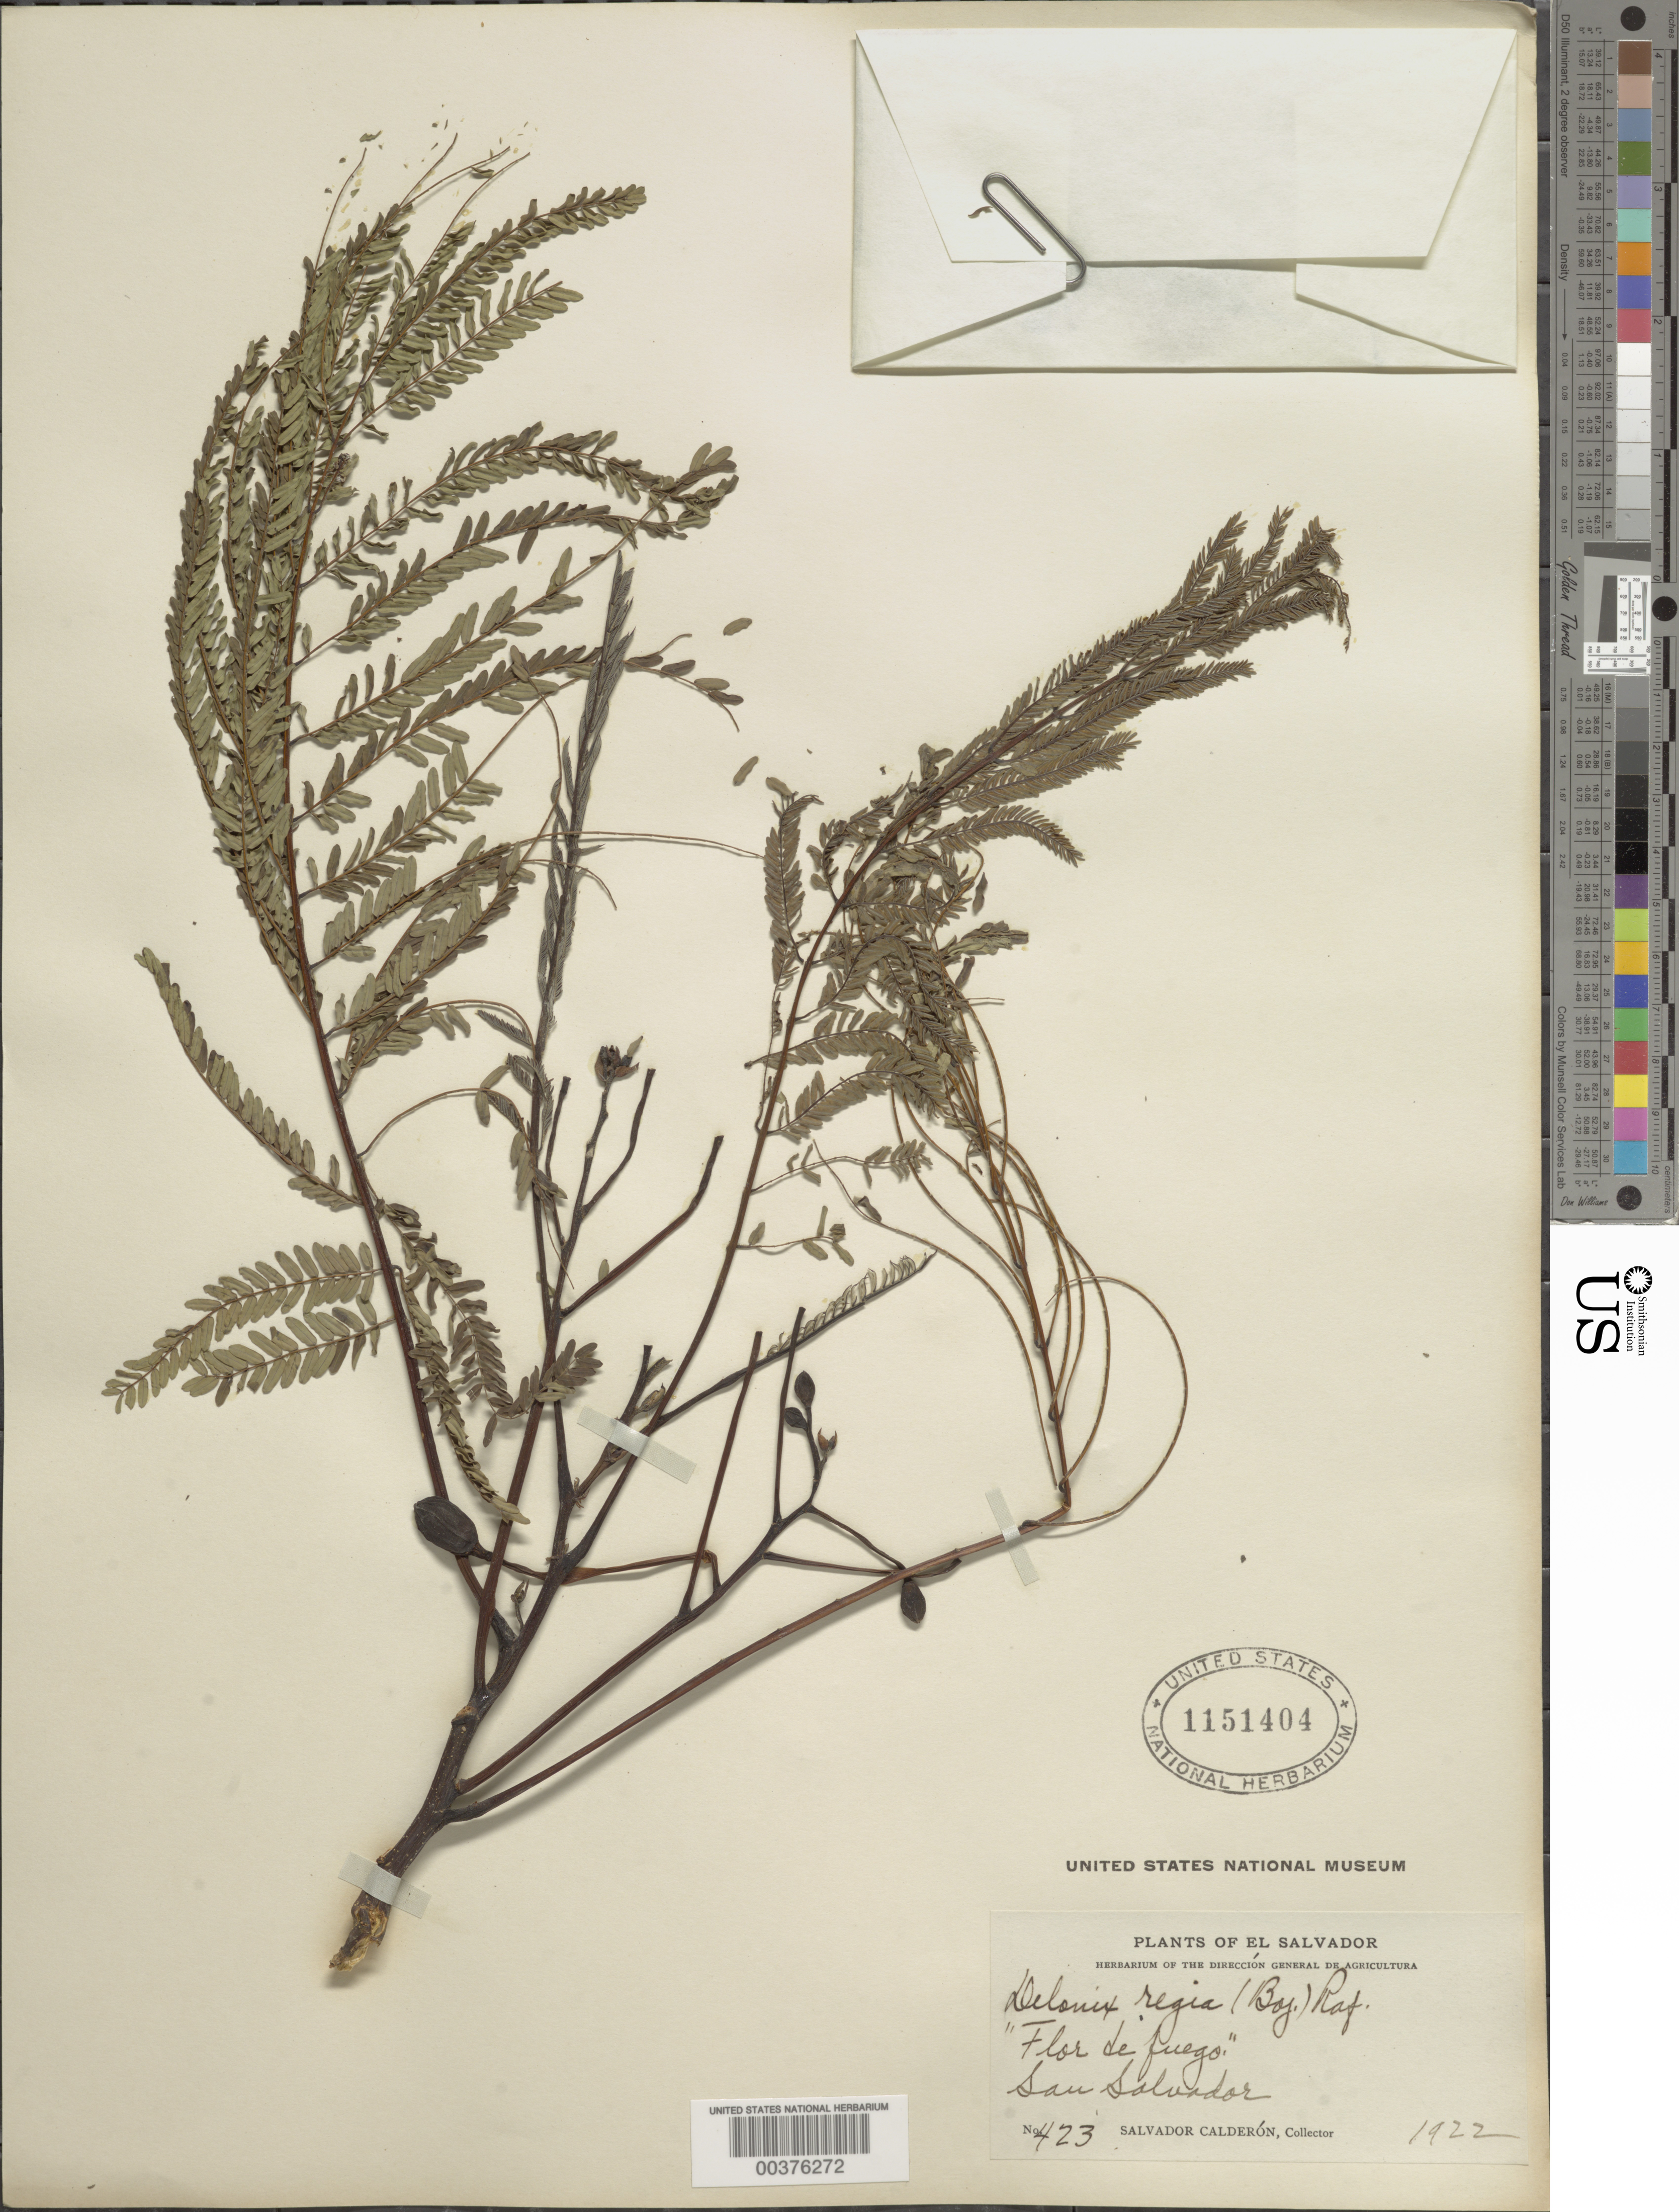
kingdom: Plantae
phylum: Tracheophyta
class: Magnoliopsida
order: Fabales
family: Fabaceae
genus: Delonix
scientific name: Delonix regia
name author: (Bojer ex Hook.) Raf.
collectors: S. Calderón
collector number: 423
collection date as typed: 1922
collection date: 1922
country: El Salvador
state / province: San Salvador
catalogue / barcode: US 1151404